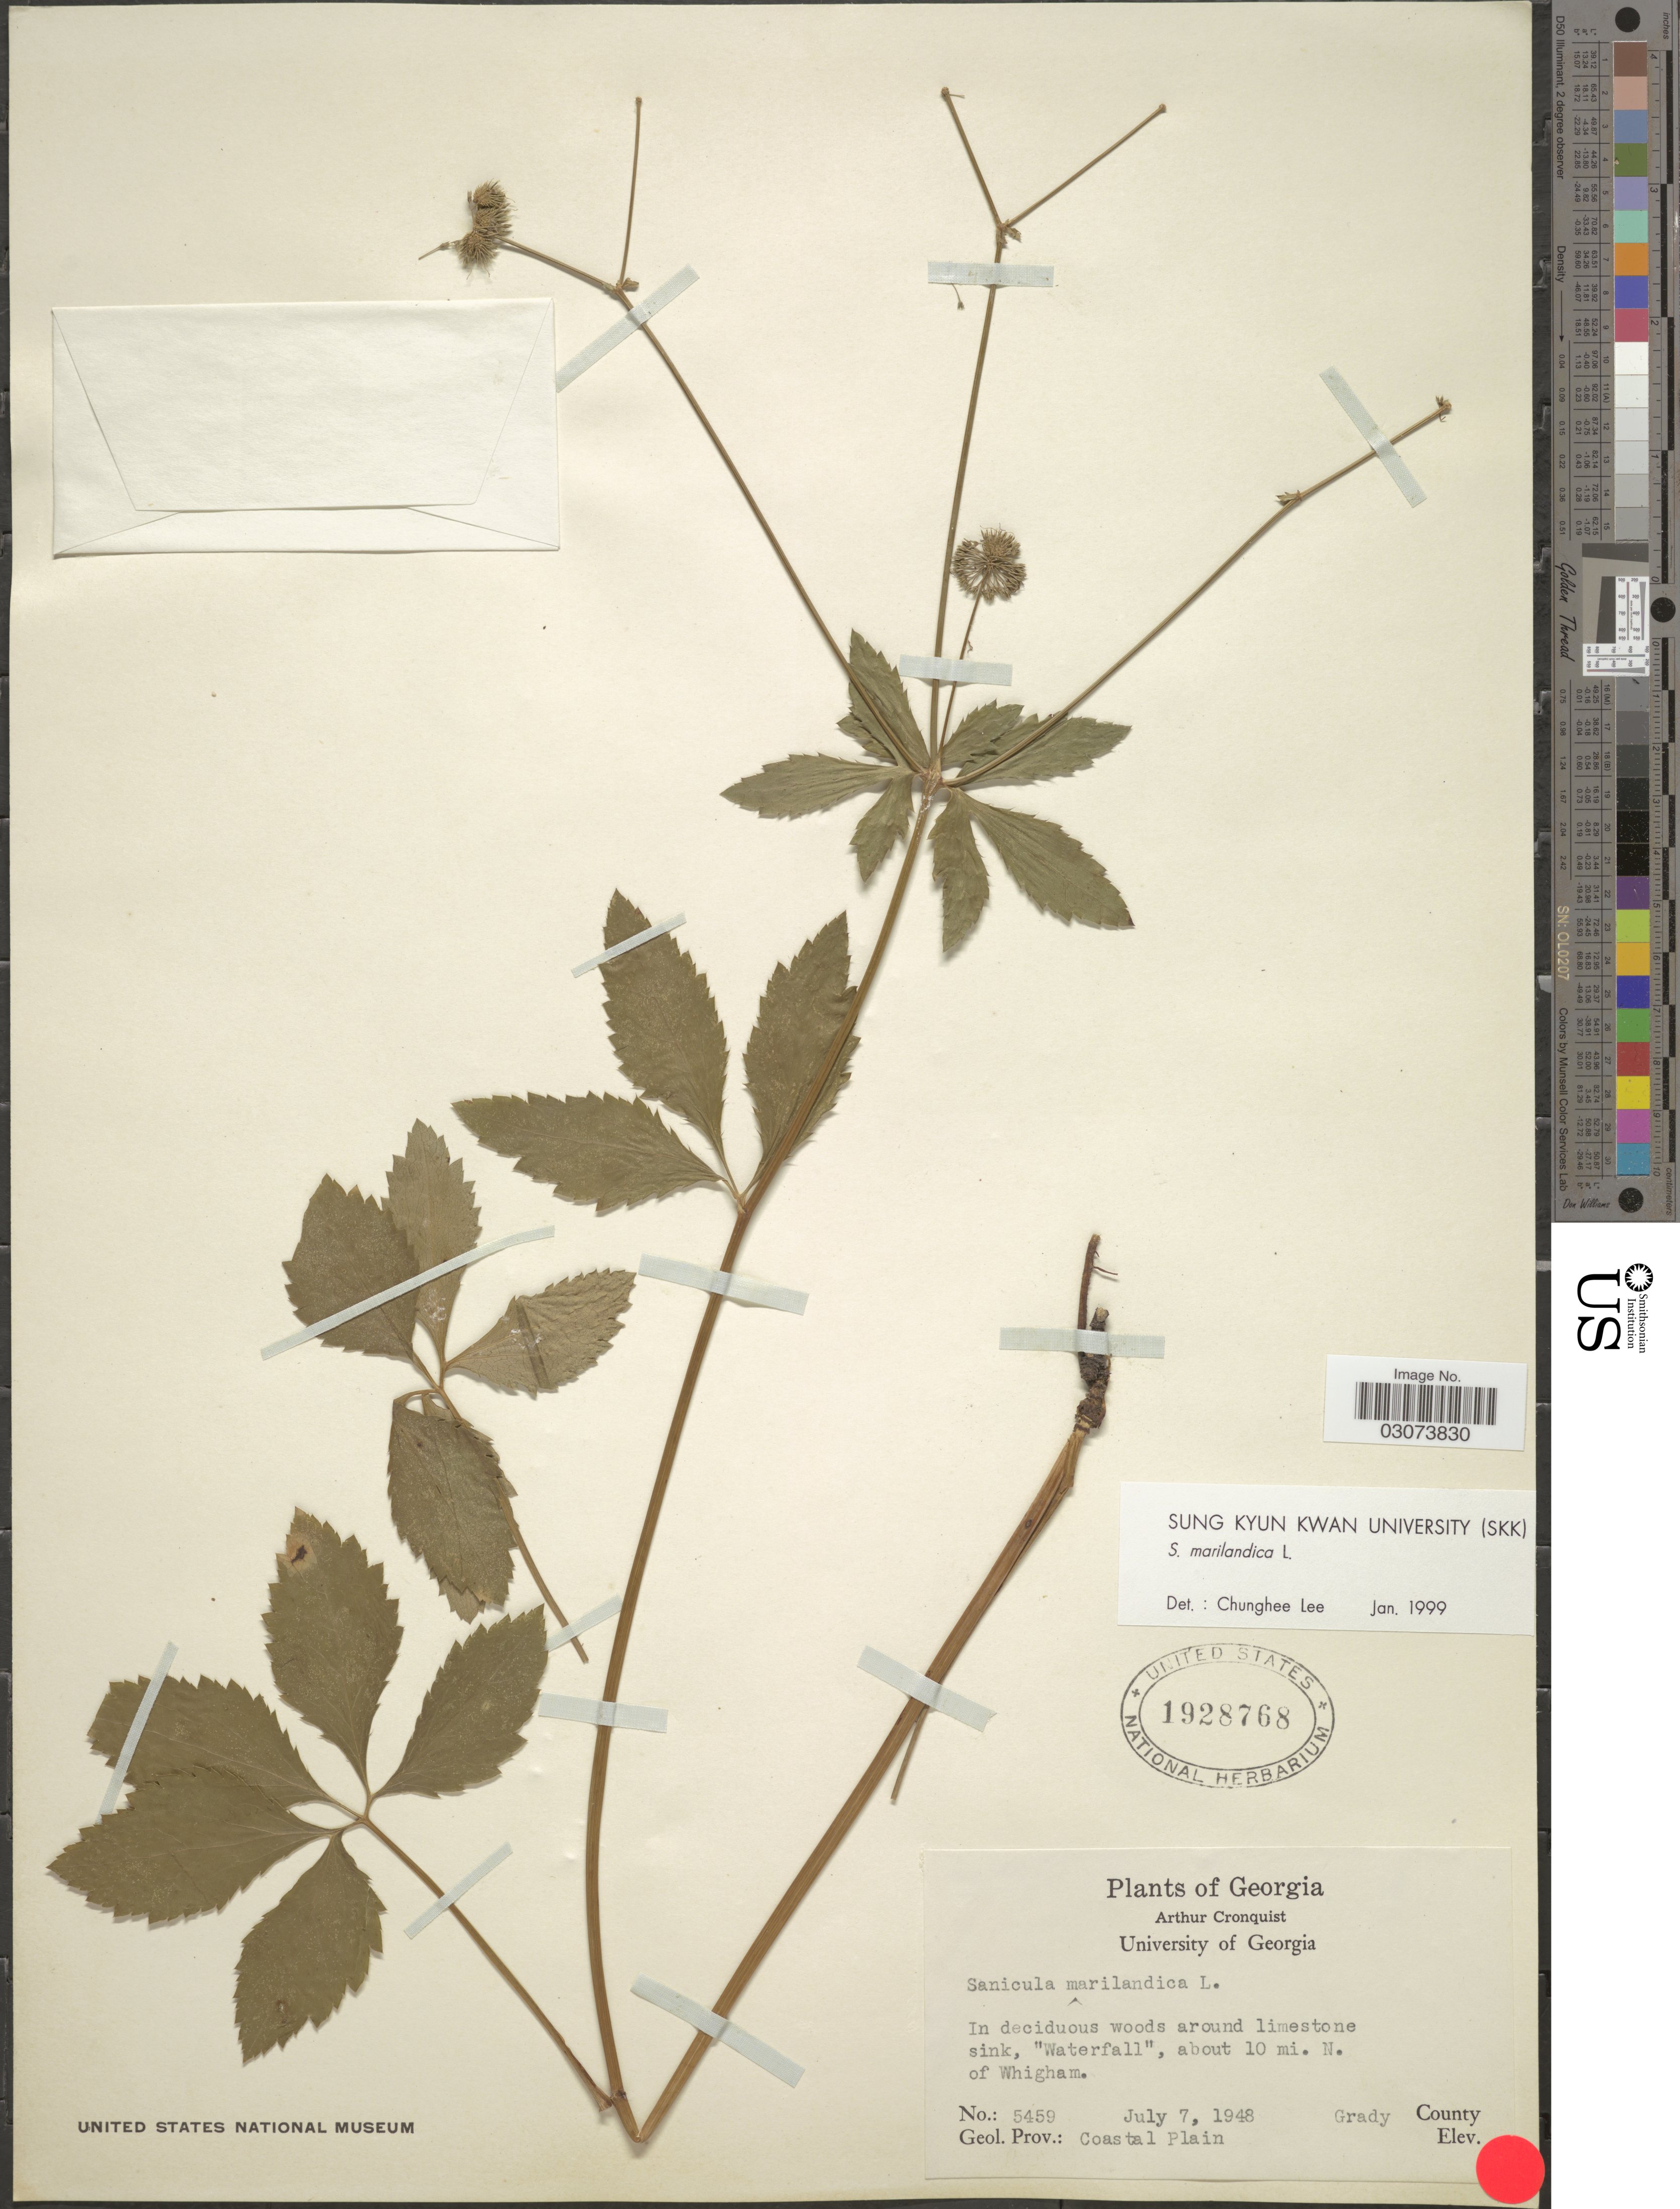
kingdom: Plantae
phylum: Tracheophyta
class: Magnoliopsida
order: Apiales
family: Apiaceae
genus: Sanicula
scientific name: Sanicula marilandica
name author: L.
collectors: A. J. Cronquist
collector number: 5459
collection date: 1948-07-07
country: United States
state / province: Georgia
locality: Waterfall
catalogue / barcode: US 1928768